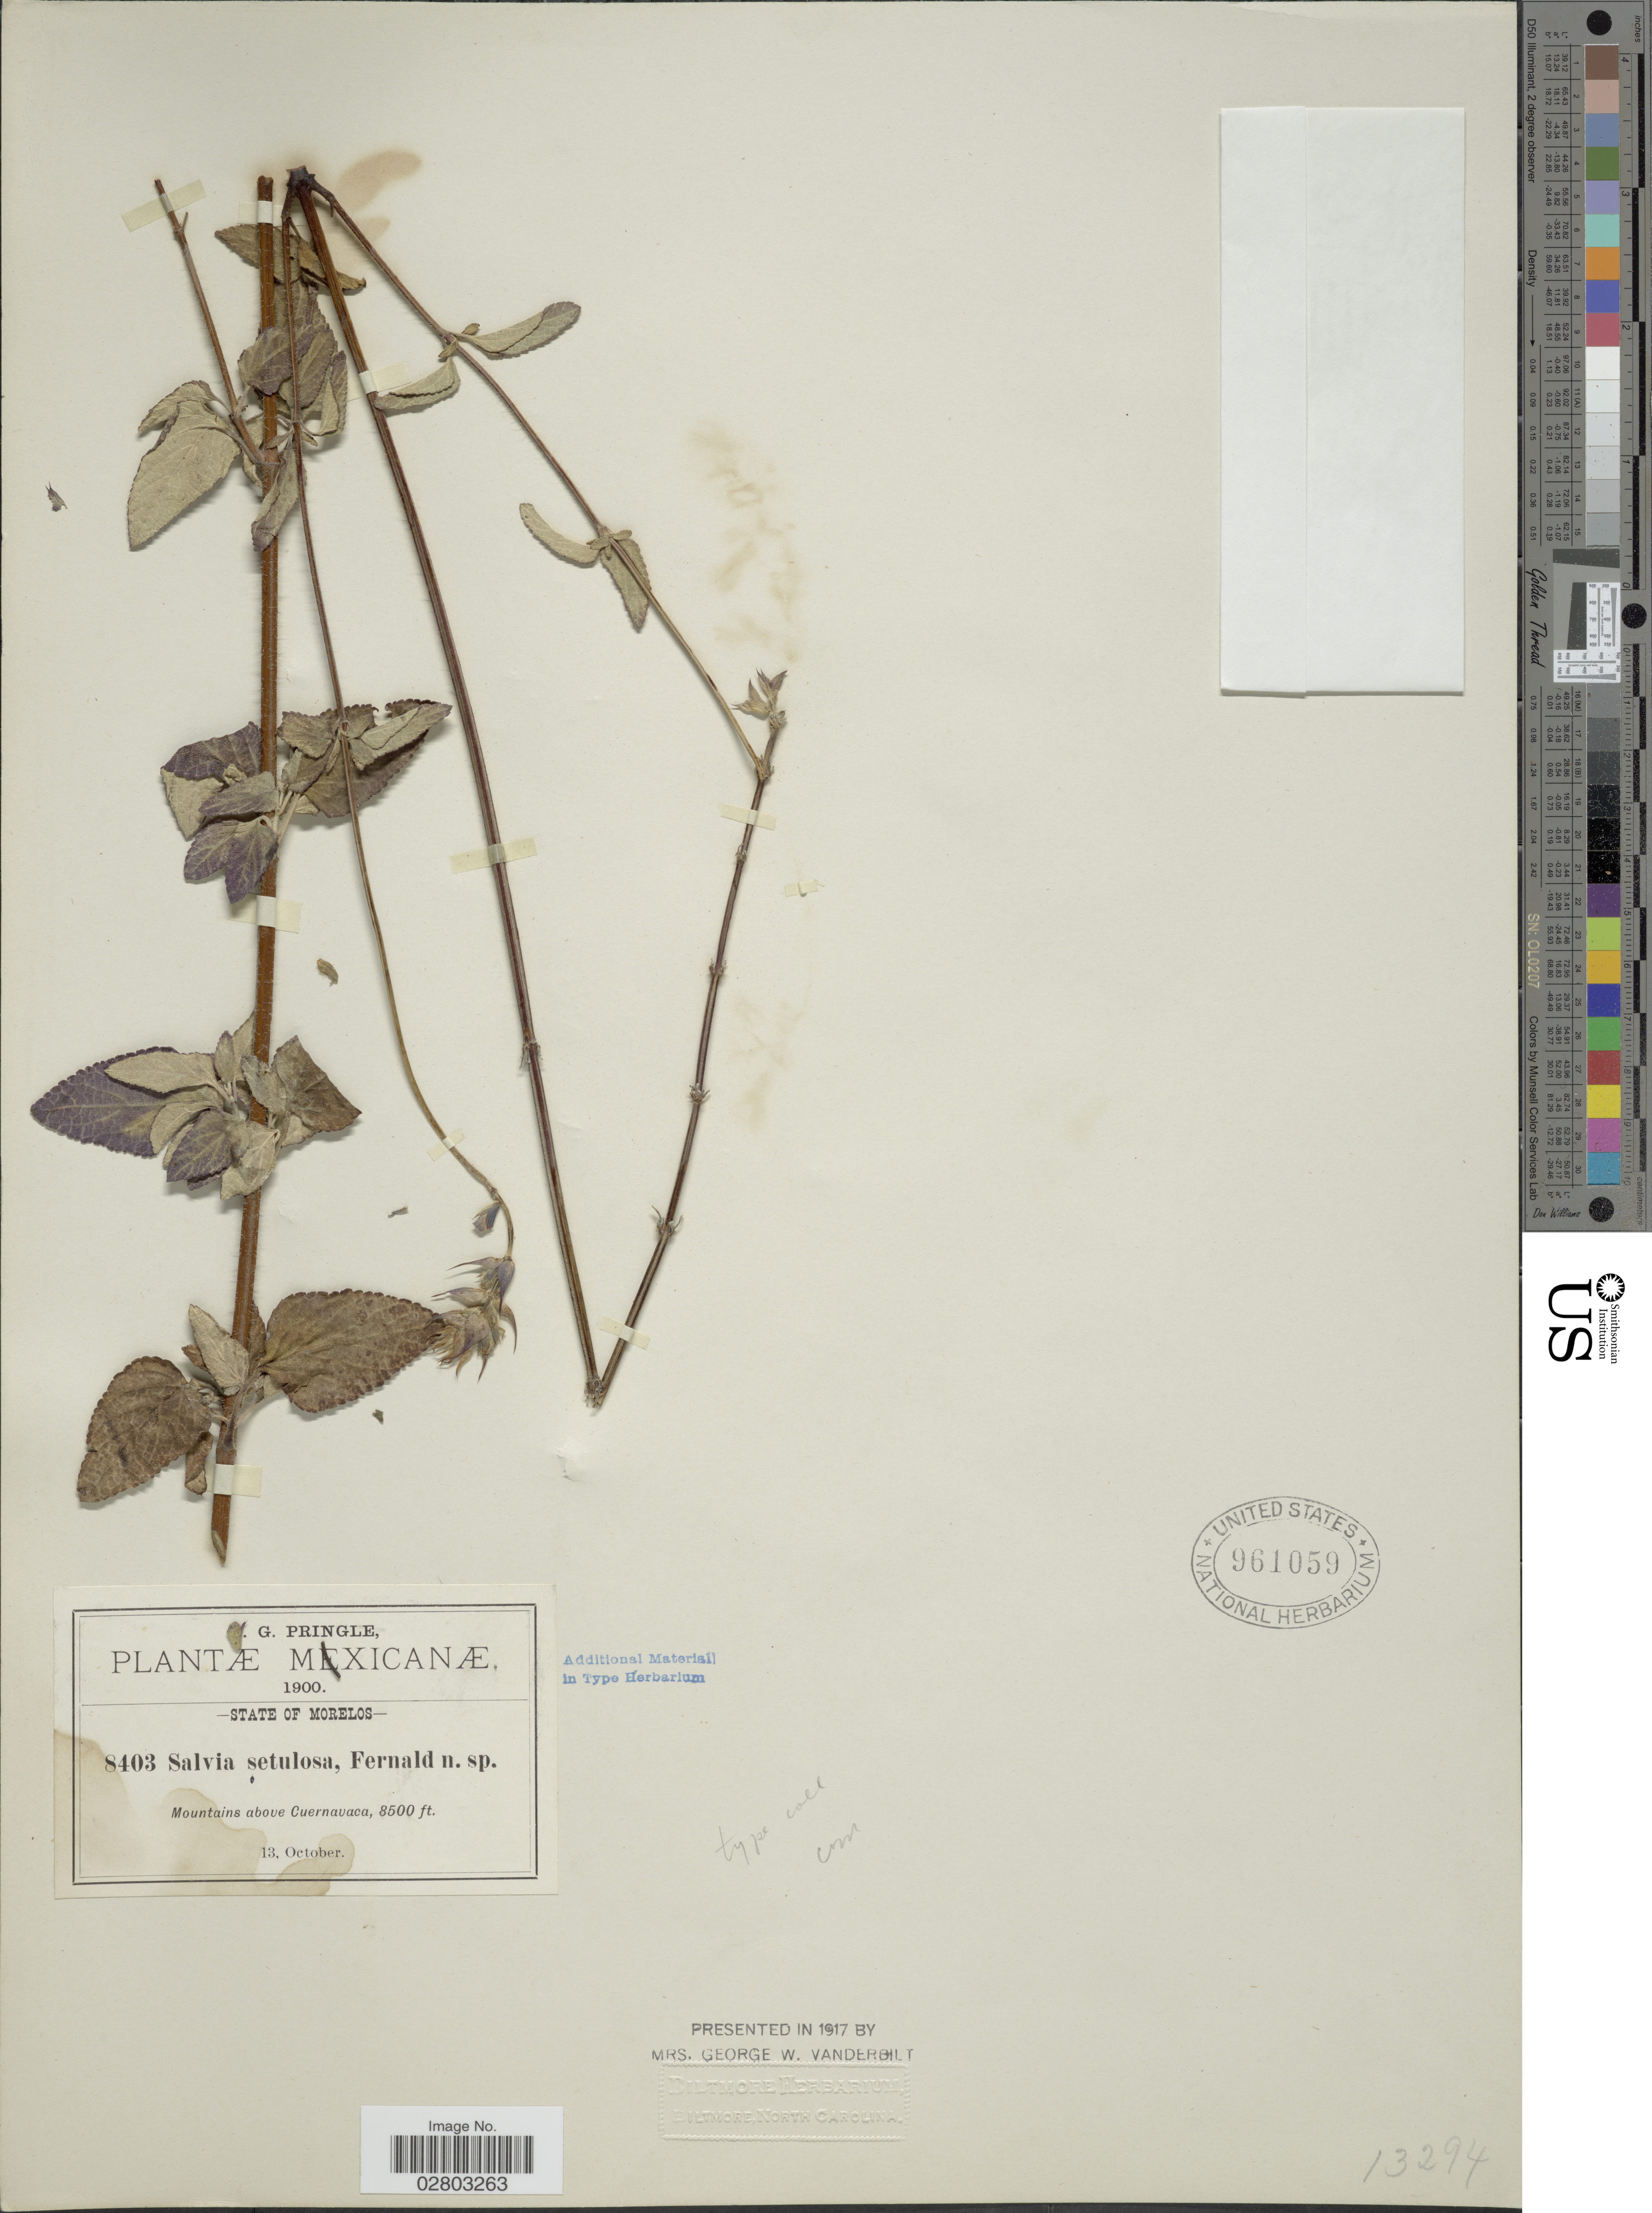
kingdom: Plantae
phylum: Tracheophyta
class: Magnoliopsida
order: Lamiales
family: Lamiaceae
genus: Salvia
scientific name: Salvia setulosa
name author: Fernald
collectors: C. G. Pringle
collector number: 8403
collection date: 1900-10-13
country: Mexico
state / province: Morelos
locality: Mountains above Cuernavaca.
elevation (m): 2591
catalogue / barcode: US 961059